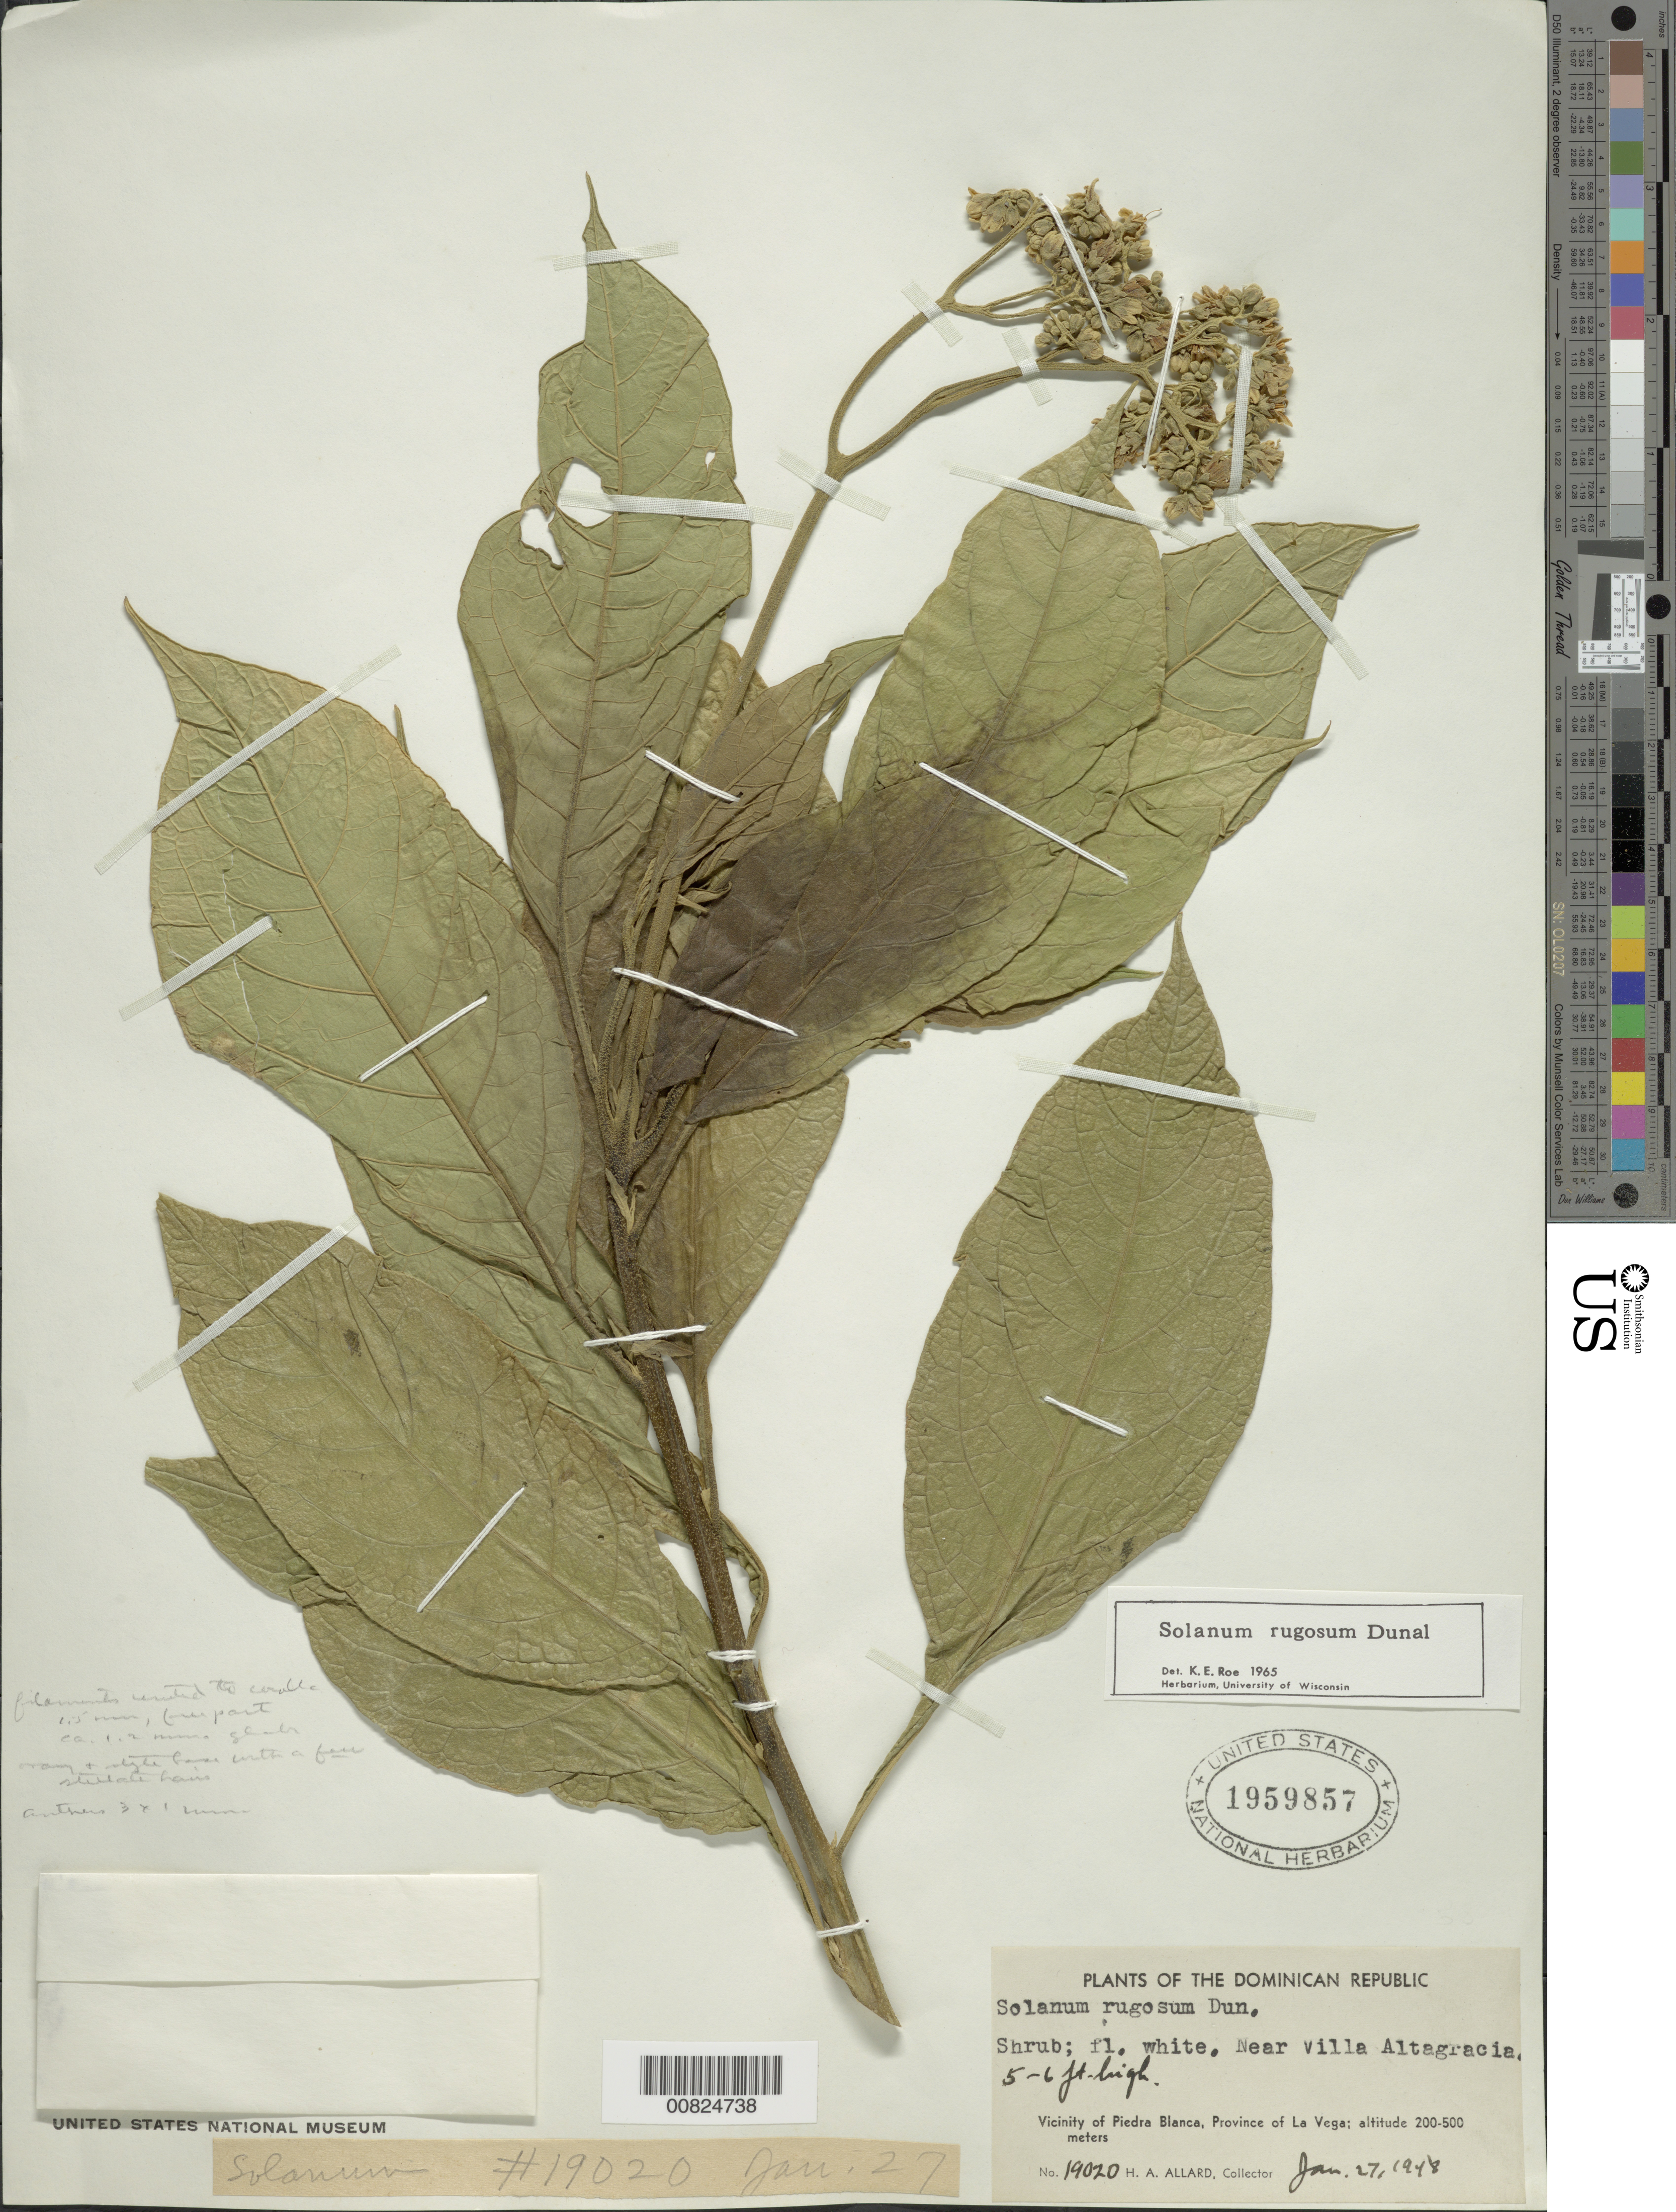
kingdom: Plantae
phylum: Tracheophyta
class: Magnoliopsida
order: Solanales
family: Solanaceae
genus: Solanum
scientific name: Solanum rugosum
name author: Dunal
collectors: H. A. Allard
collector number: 19020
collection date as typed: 27 Jan 1948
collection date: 1948-01-27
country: Dominican Republic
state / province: La Vega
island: Hispaniola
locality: Vicinity of Piedra Blanca, near Villa Altagracia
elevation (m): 200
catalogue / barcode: US 1959857